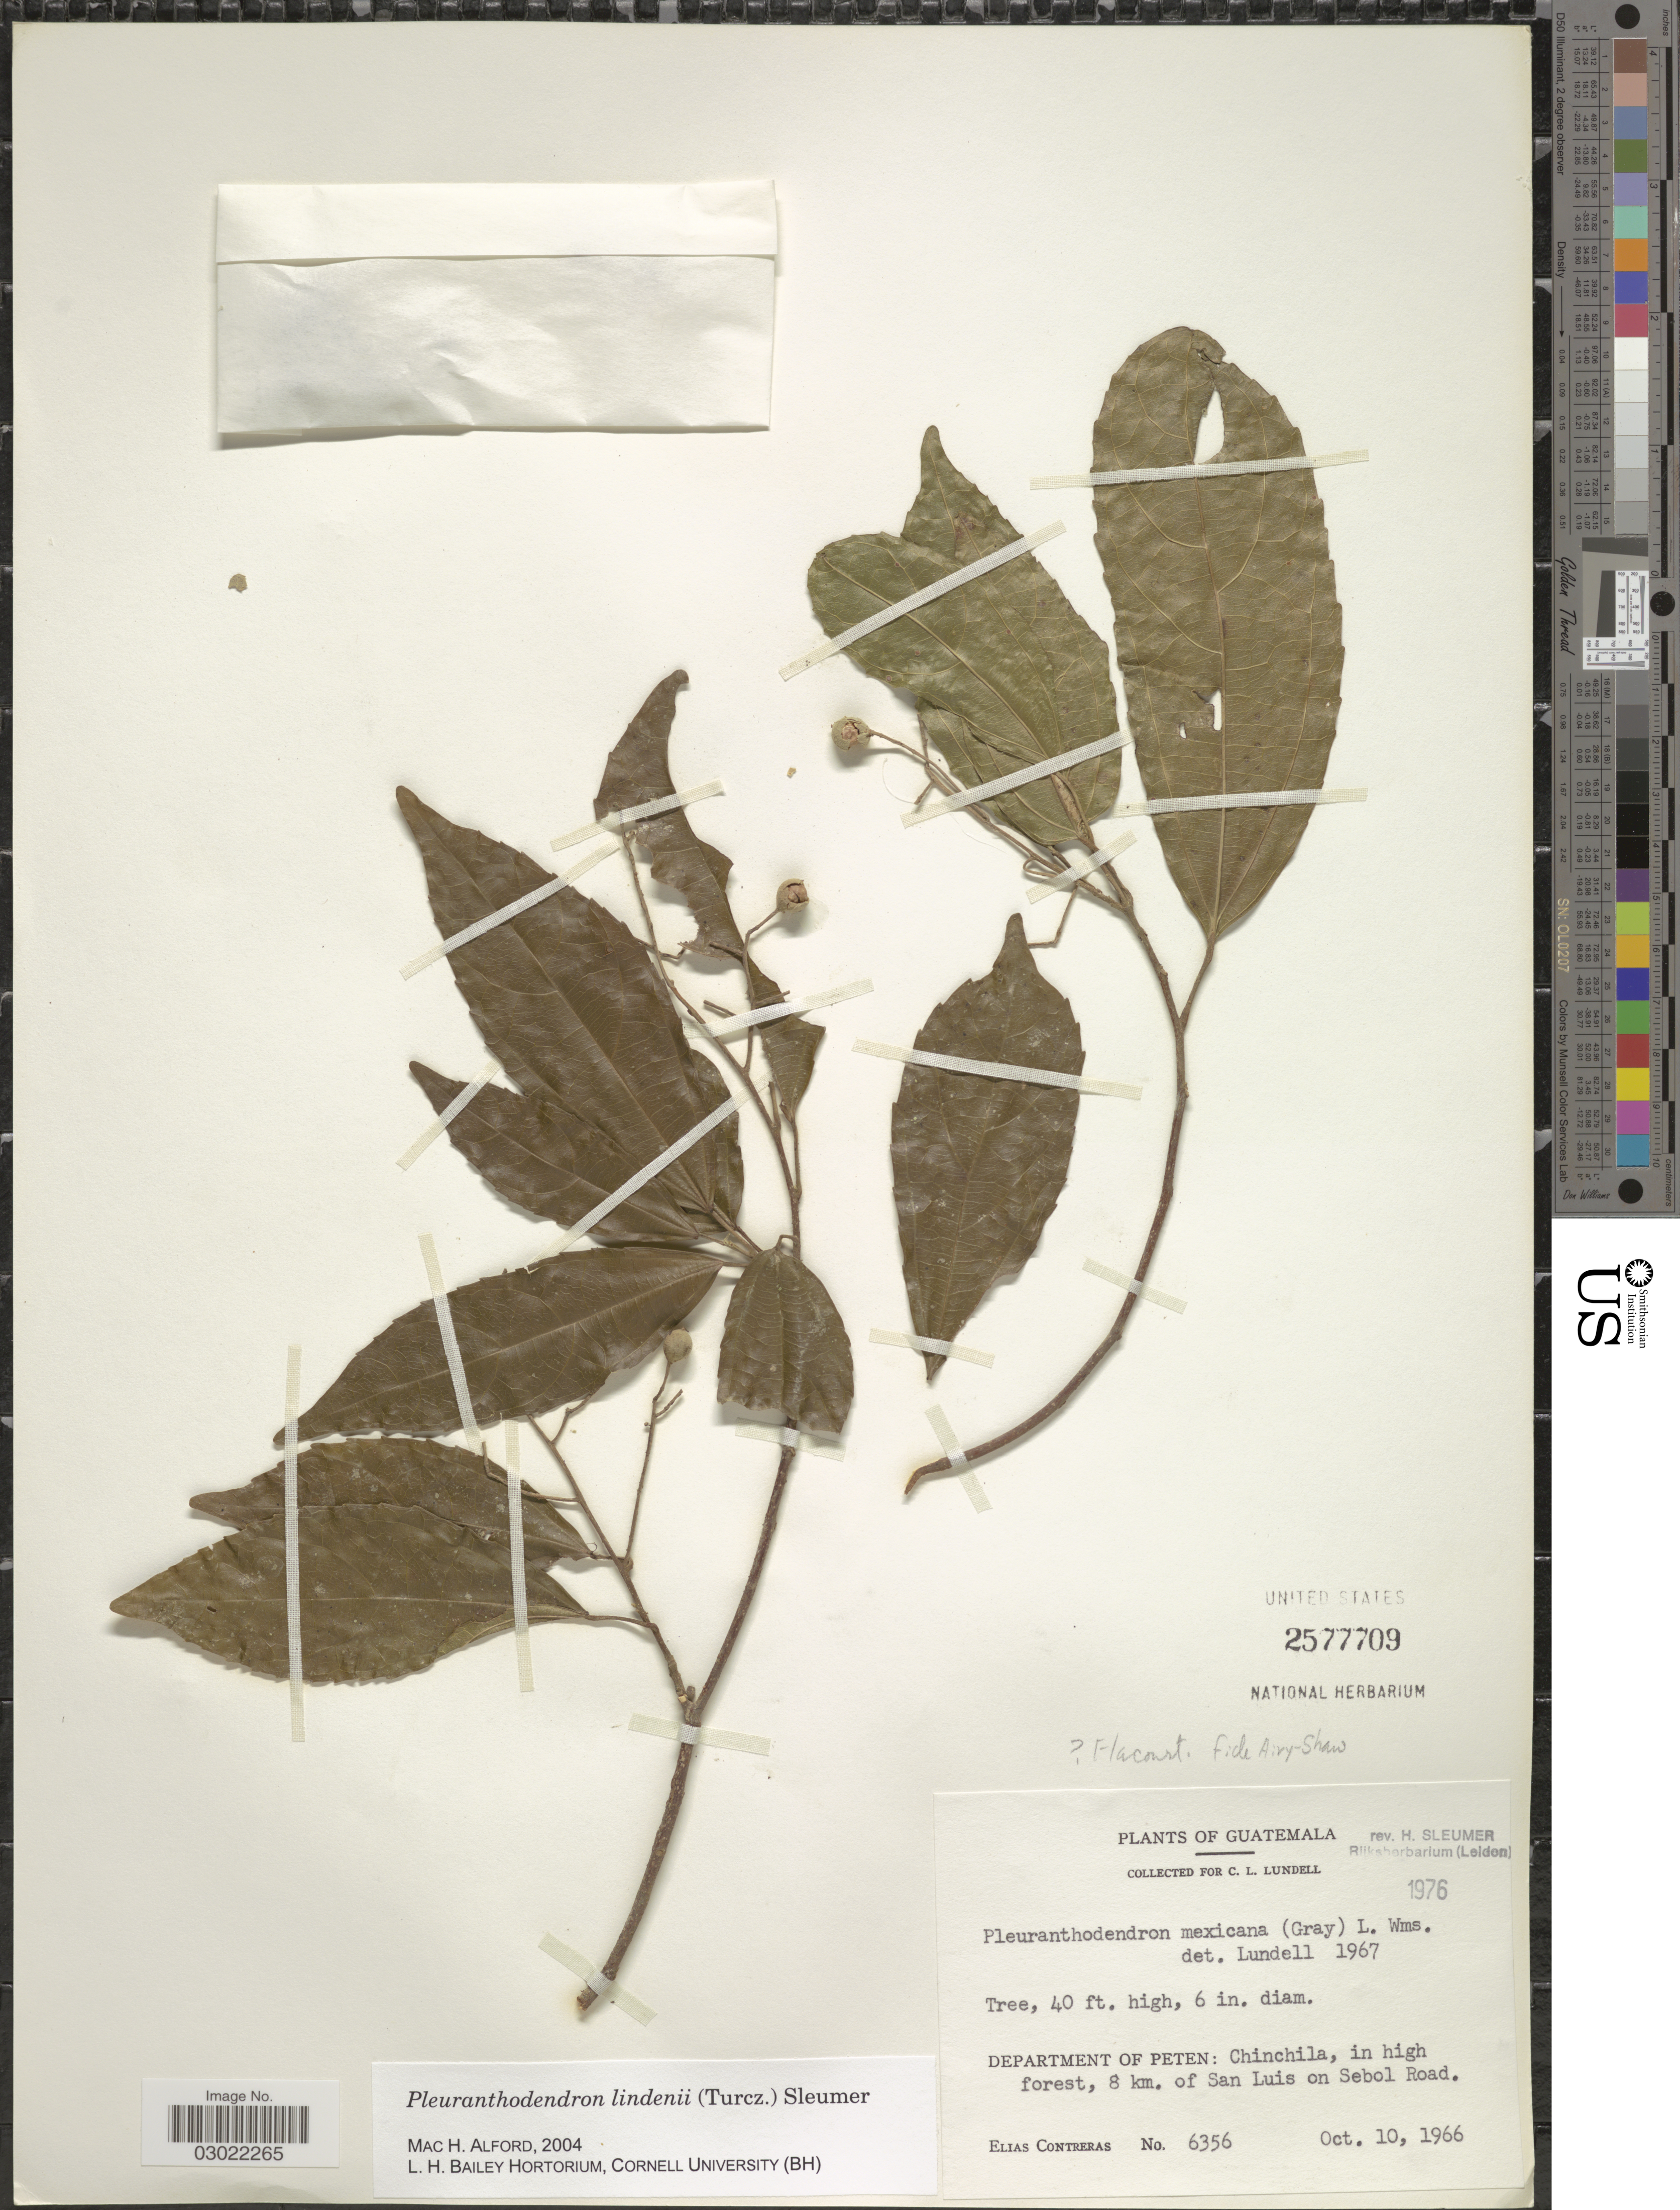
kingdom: Plantae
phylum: Tracheophyta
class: Magnoliopsida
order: Malpighiales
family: Salicaceae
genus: Pleuranthodendron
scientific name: Pleuranthodendron lindenii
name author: (Turcz.) Sleumer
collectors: E. Contreras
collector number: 6356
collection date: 1966-10-10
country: Guatemala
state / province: El Petén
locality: Department of Peten: Chinchila. 8 km. of San Luis on Sebol Road.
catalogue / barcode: US 2577709